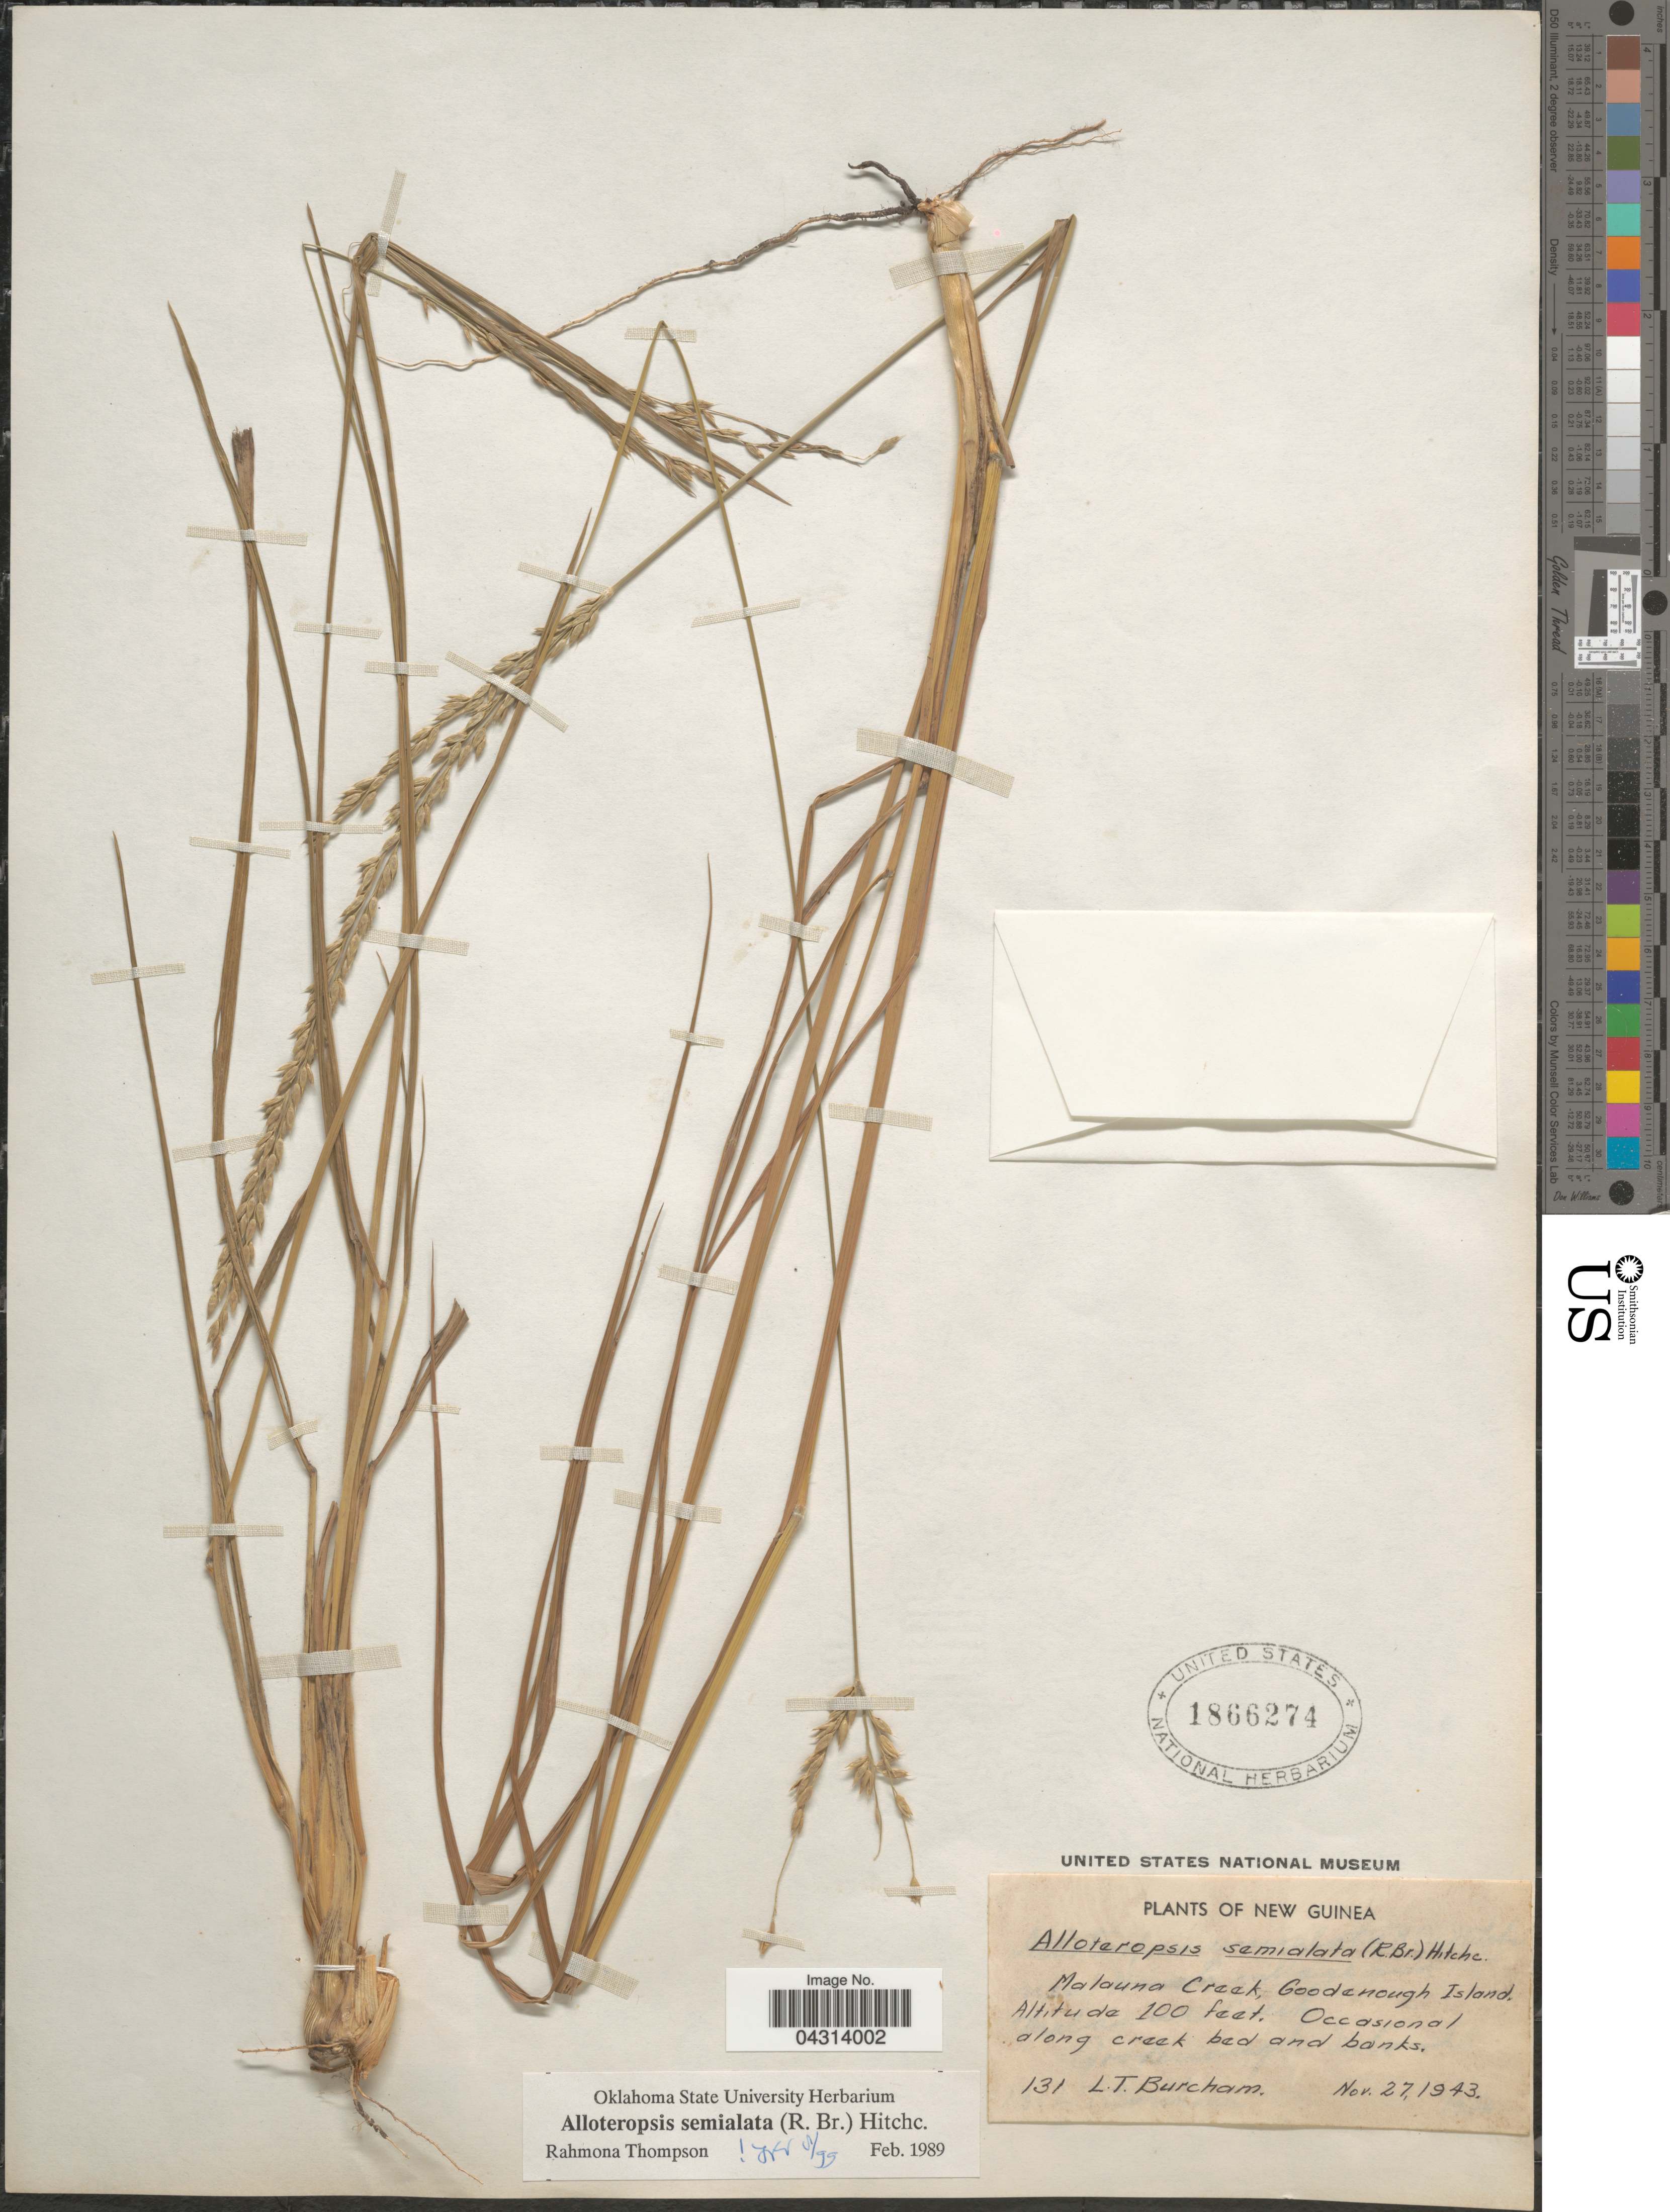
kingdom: Plantae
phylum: Tracheophyta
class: Liliopsida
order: Poales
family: Poaceae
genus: Alloteropsis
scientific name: Alloteropsis semialata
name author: (R. Br.) Hitchc.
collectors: L. Burcham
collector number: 131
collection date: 1943-11-27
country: Papua New Guinea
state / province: Milne Bay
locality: New Guinea. Malauna Creek, Goodenough Island. Occasional along creek bed and banks.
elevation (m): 30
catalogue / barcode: US 1866274